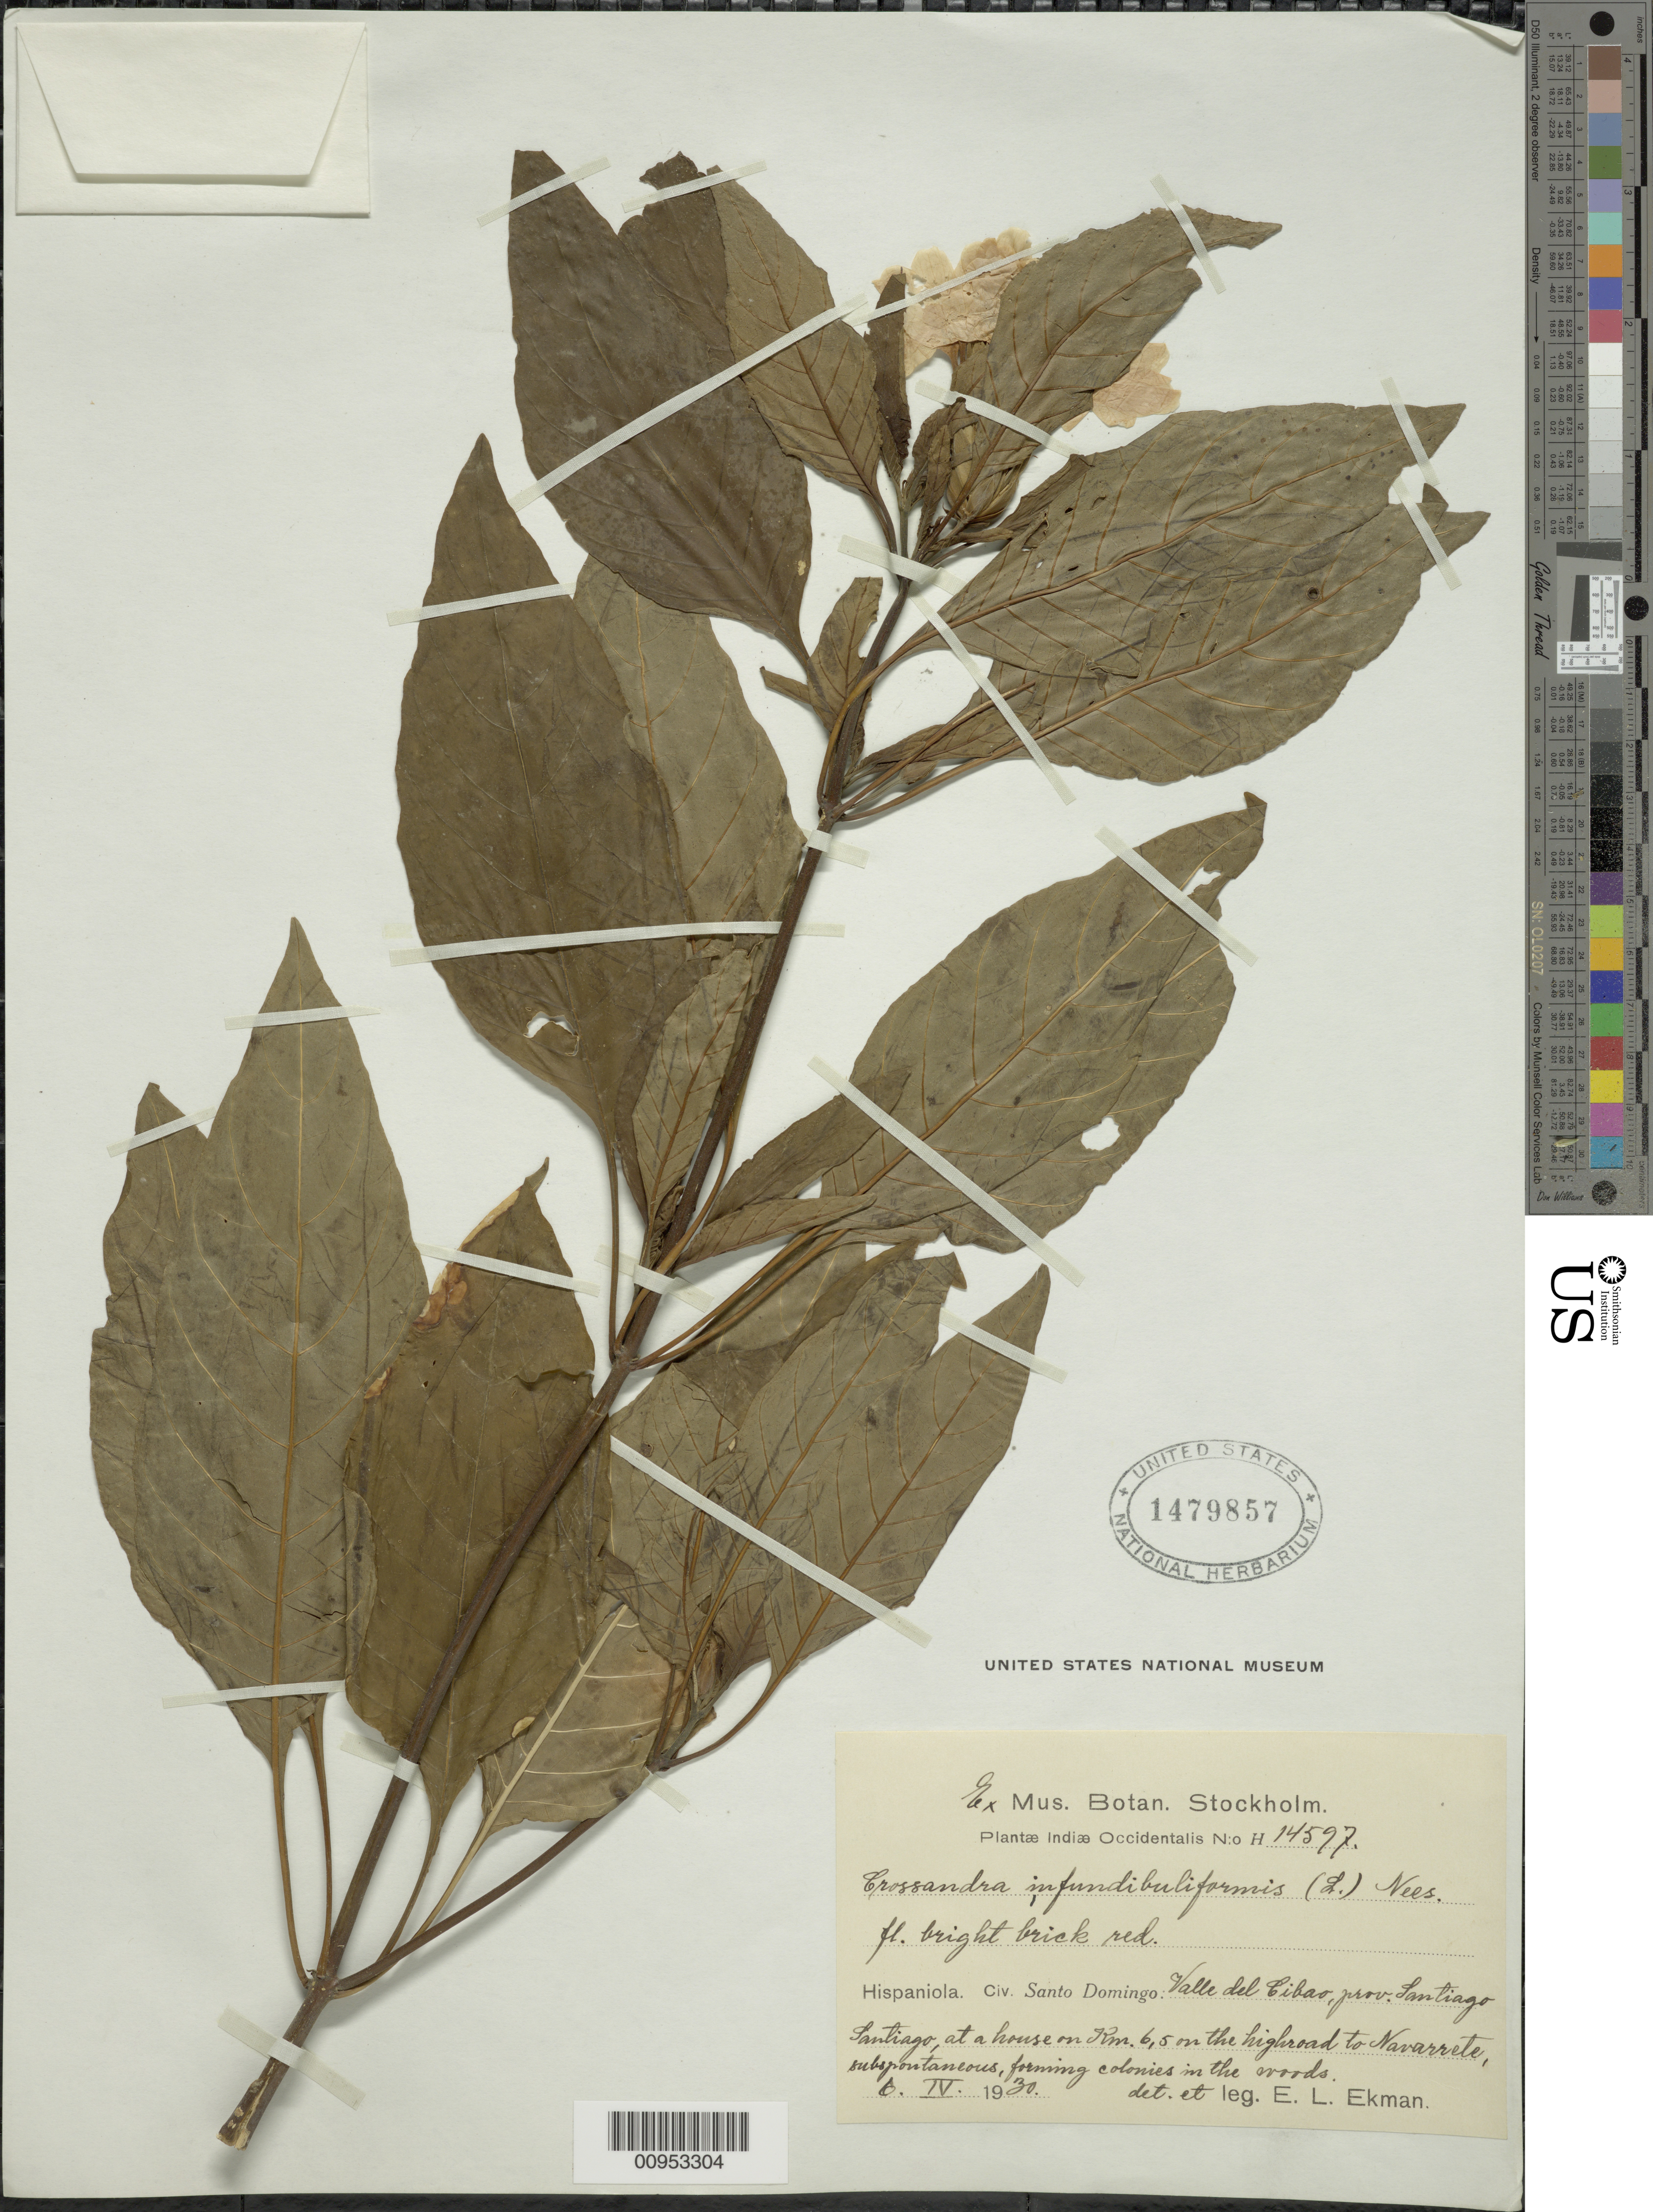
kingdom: Plantae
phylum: Tracheophyta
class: Magnoliopsida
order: Lamiales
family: Acanthaceae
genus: Crossandra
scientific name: Crossandra infundibuliformis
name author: (L.) Nees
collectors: E. L. Ekman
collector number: H 14597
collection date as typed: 06 Apr 1930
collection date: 1930-04-06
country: Dominican Republic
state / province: Santiago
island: Hispaniola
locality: Valle del Cibao, Santiago, 6.5 km on the highroad to Navarrete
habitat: Subspontaneous, forming colonies in the woods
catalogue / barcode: US 1479857